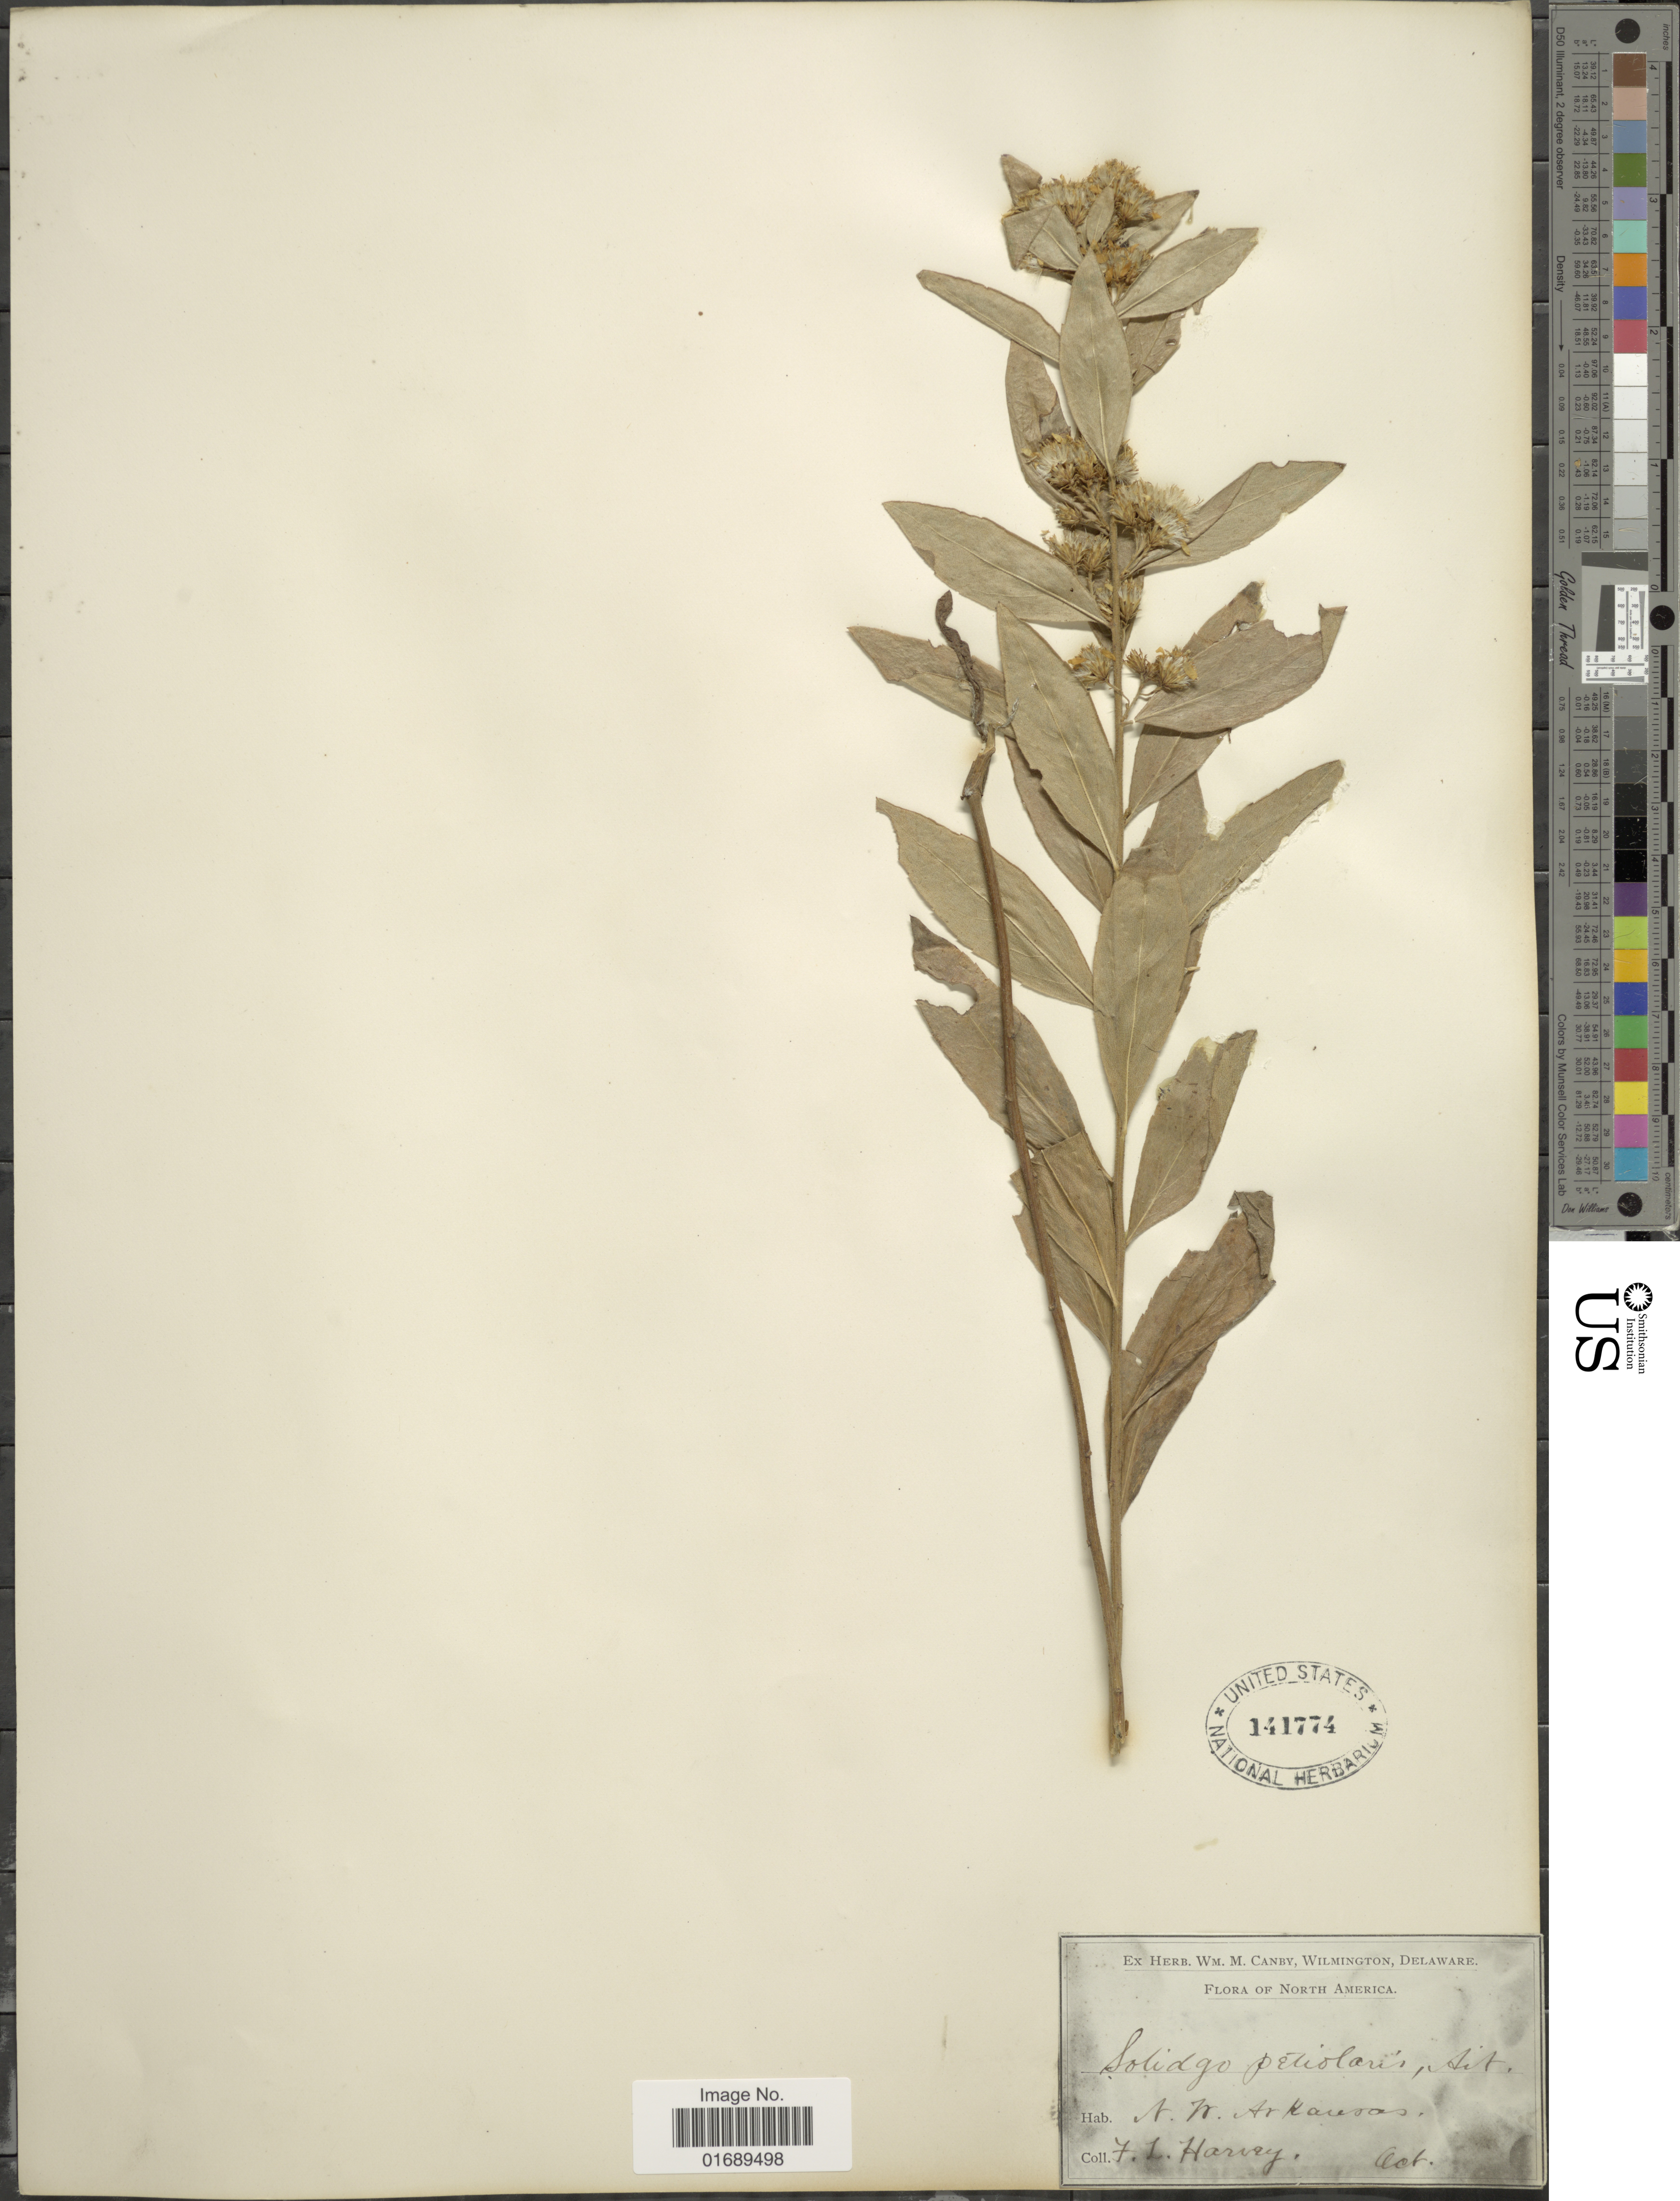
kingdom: Plantae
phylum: Tracheophyta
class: Magnoliopsida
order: Asterales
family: Asteraceae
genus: Solidago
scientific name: Solidago petiolaris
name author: Aiton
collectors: F. L. Harvey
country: United States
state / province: Arkansas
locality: N.W. Ark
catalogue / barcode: US 141774